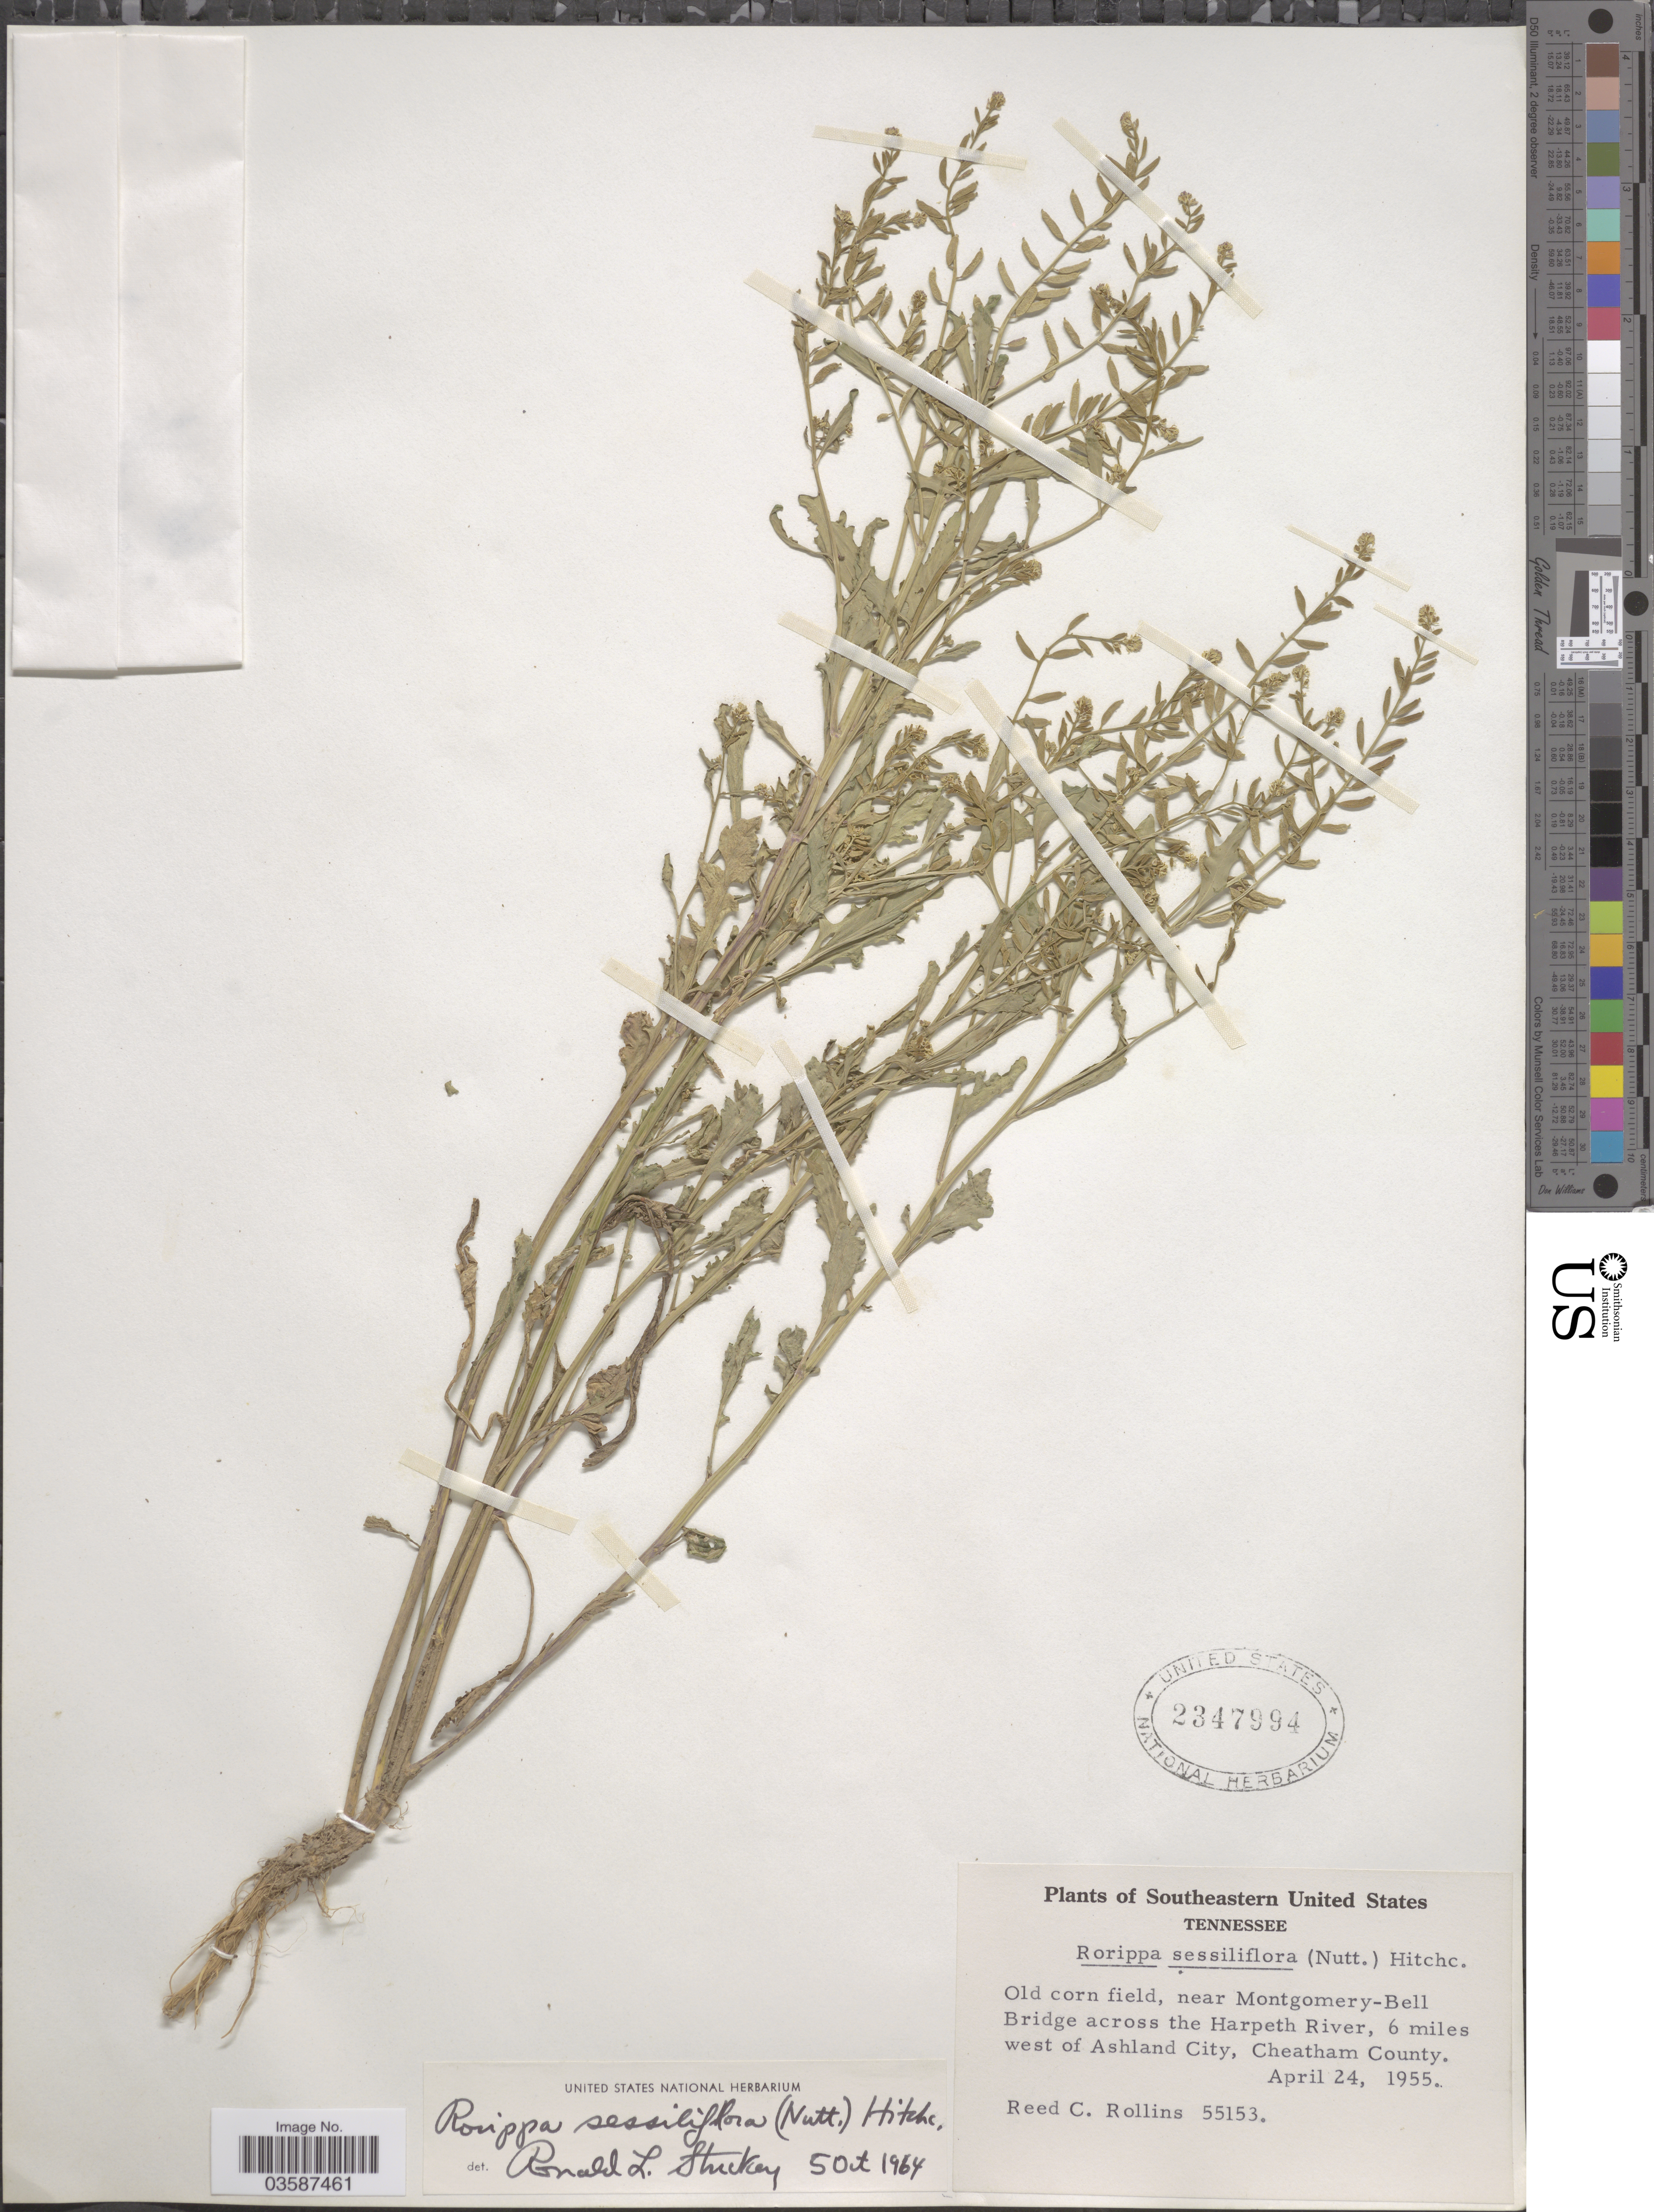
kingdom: Plantae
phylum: Tracheophyta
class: Magnoliopsida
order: Brassicales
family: Brassicaceae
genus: Rorippa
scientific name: Rorippa sessiliflora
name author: (Nutt.) Hitchc.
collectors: R. C. Rollins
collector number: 55153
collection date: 1955-04-24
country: United States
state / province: Tennessee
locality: Southeastern United States. Old corn field, near Montgomery- Bell Bridge across the Harpeth River, 6 miles west of Ashland City, Cheatham County.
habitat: old corn field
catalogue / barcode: US 2347994